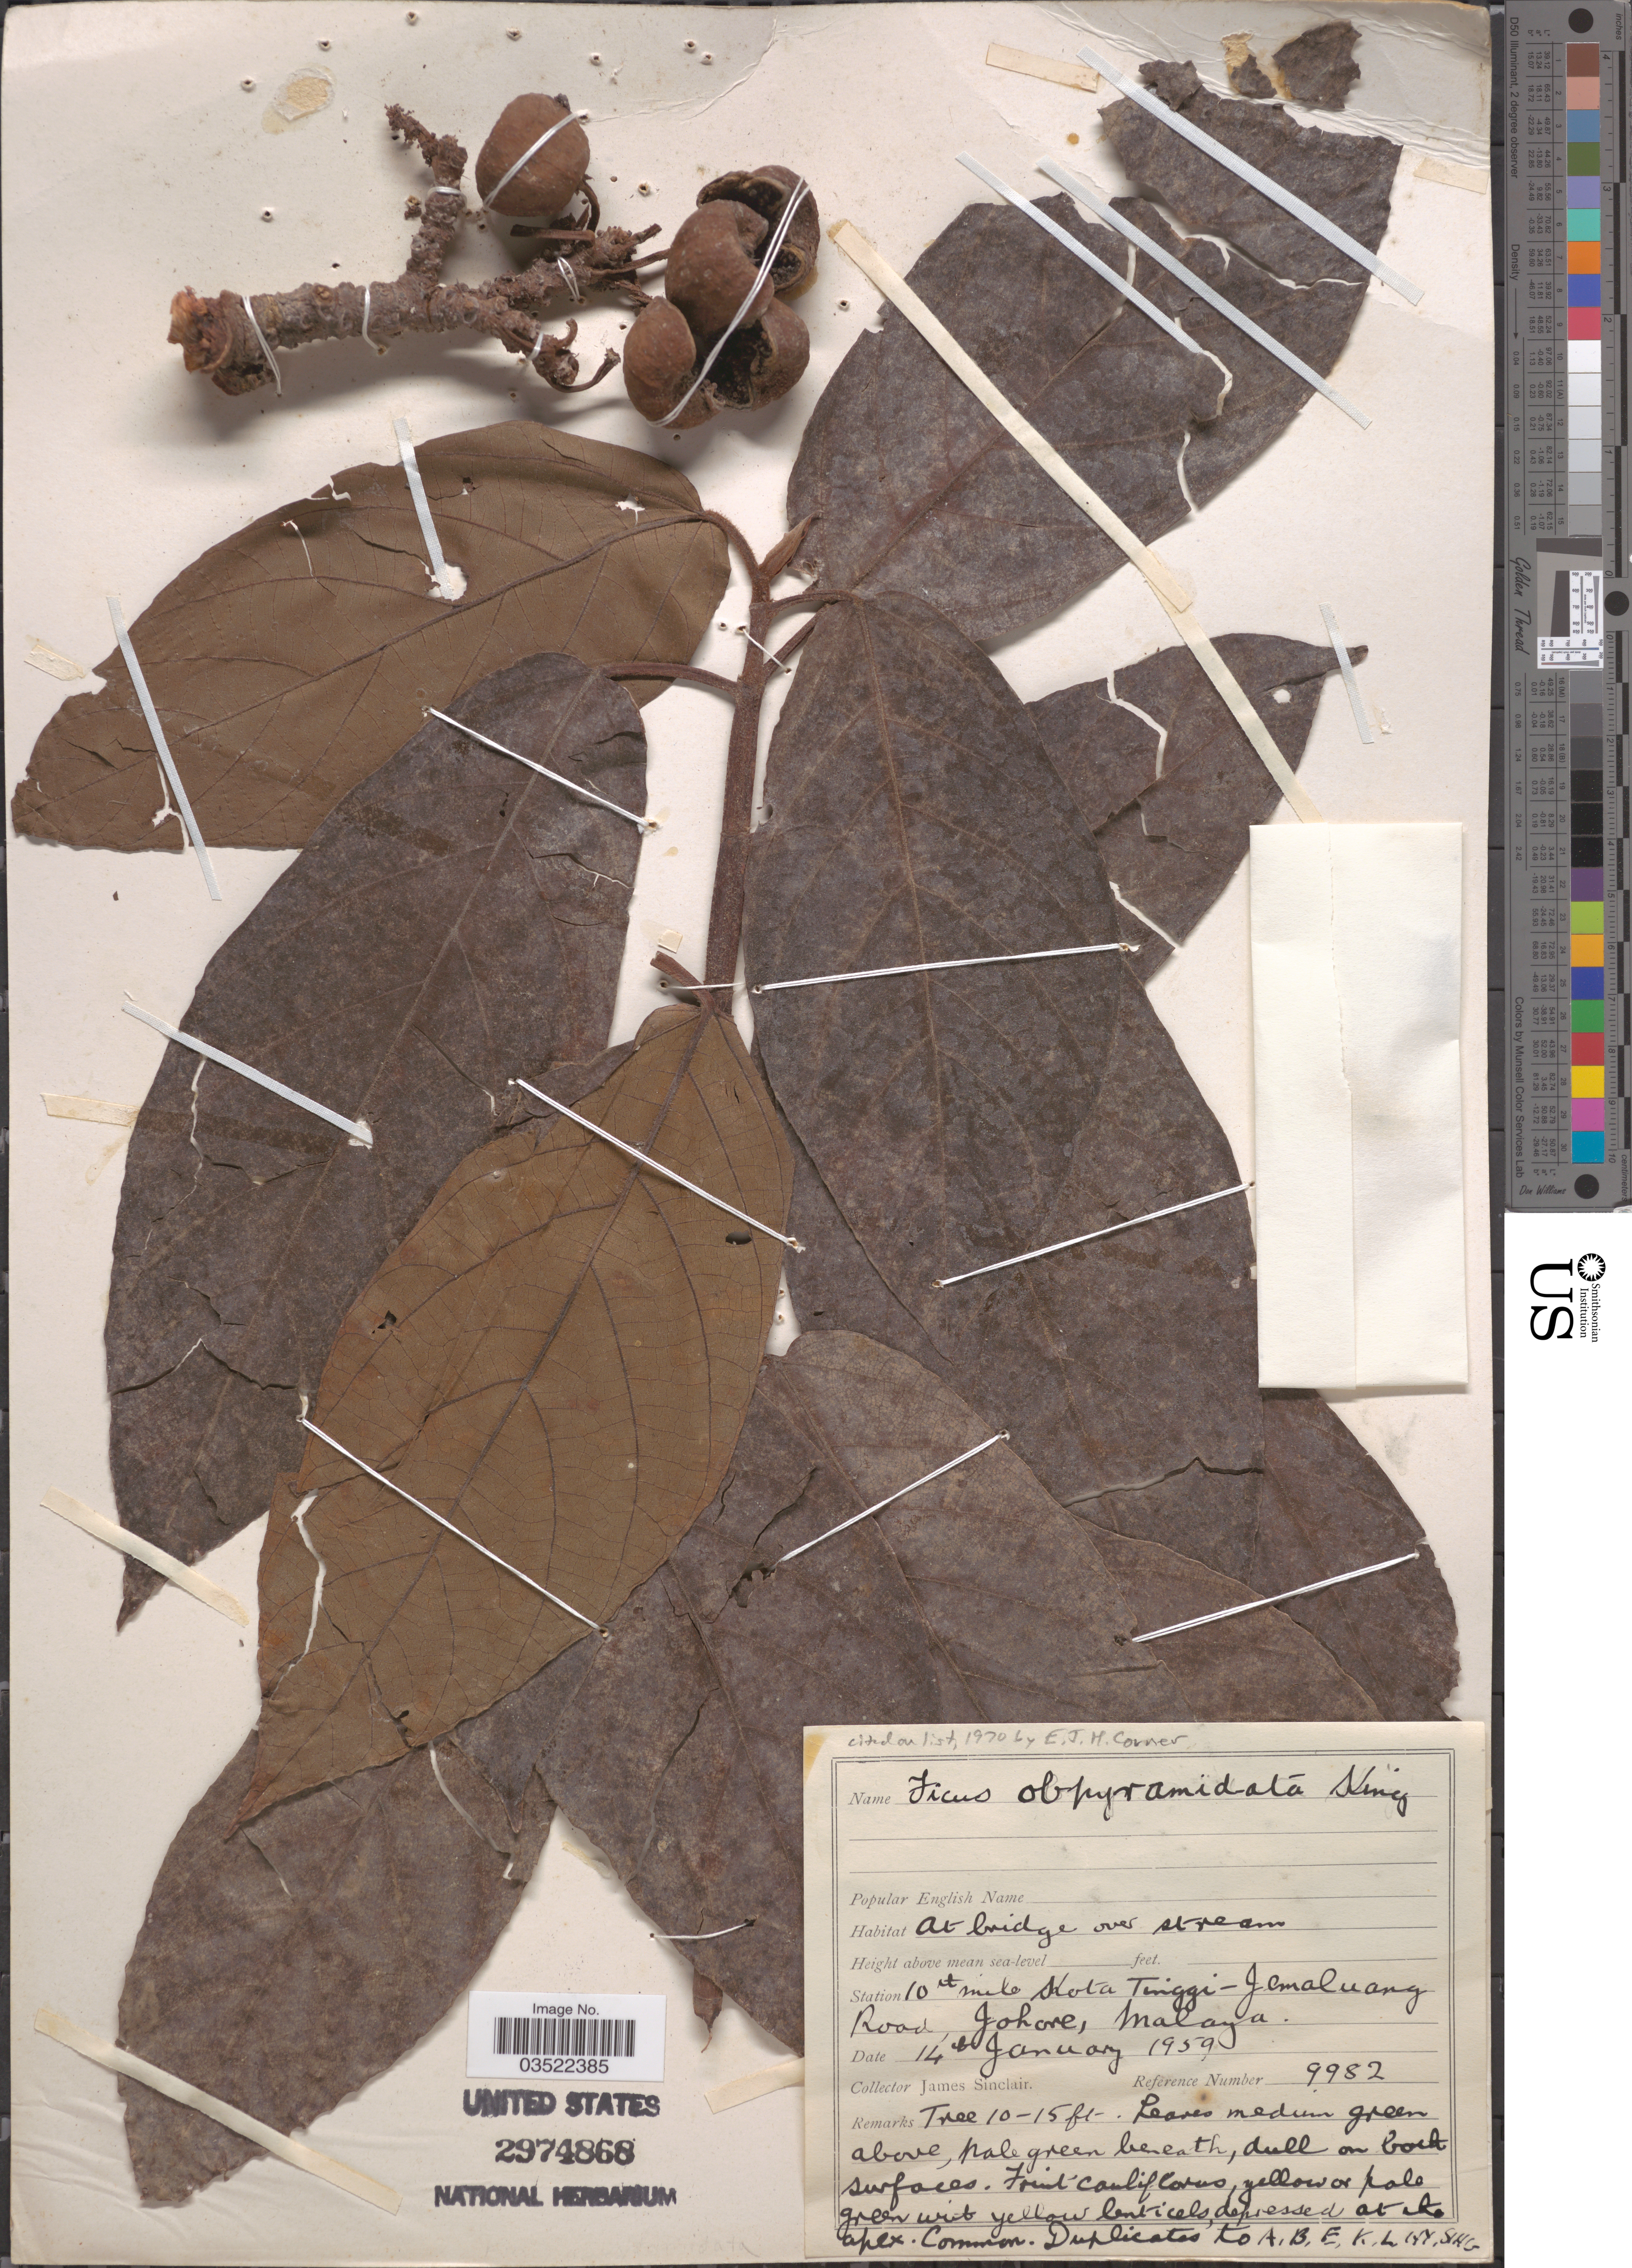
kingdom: Plantae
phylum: Tracheophyta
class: Magnoliopsida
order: Rosales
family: Moraceae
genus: Ficus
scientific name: Ficus obpyramidata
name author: King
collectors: J. Sinclair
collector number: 9982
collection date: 1959-01-14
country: Malaysia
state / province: Johor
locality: Station 10et* mile Kota Tinggi-Jemaluang Road, Malaya.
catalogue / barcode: US 2974868